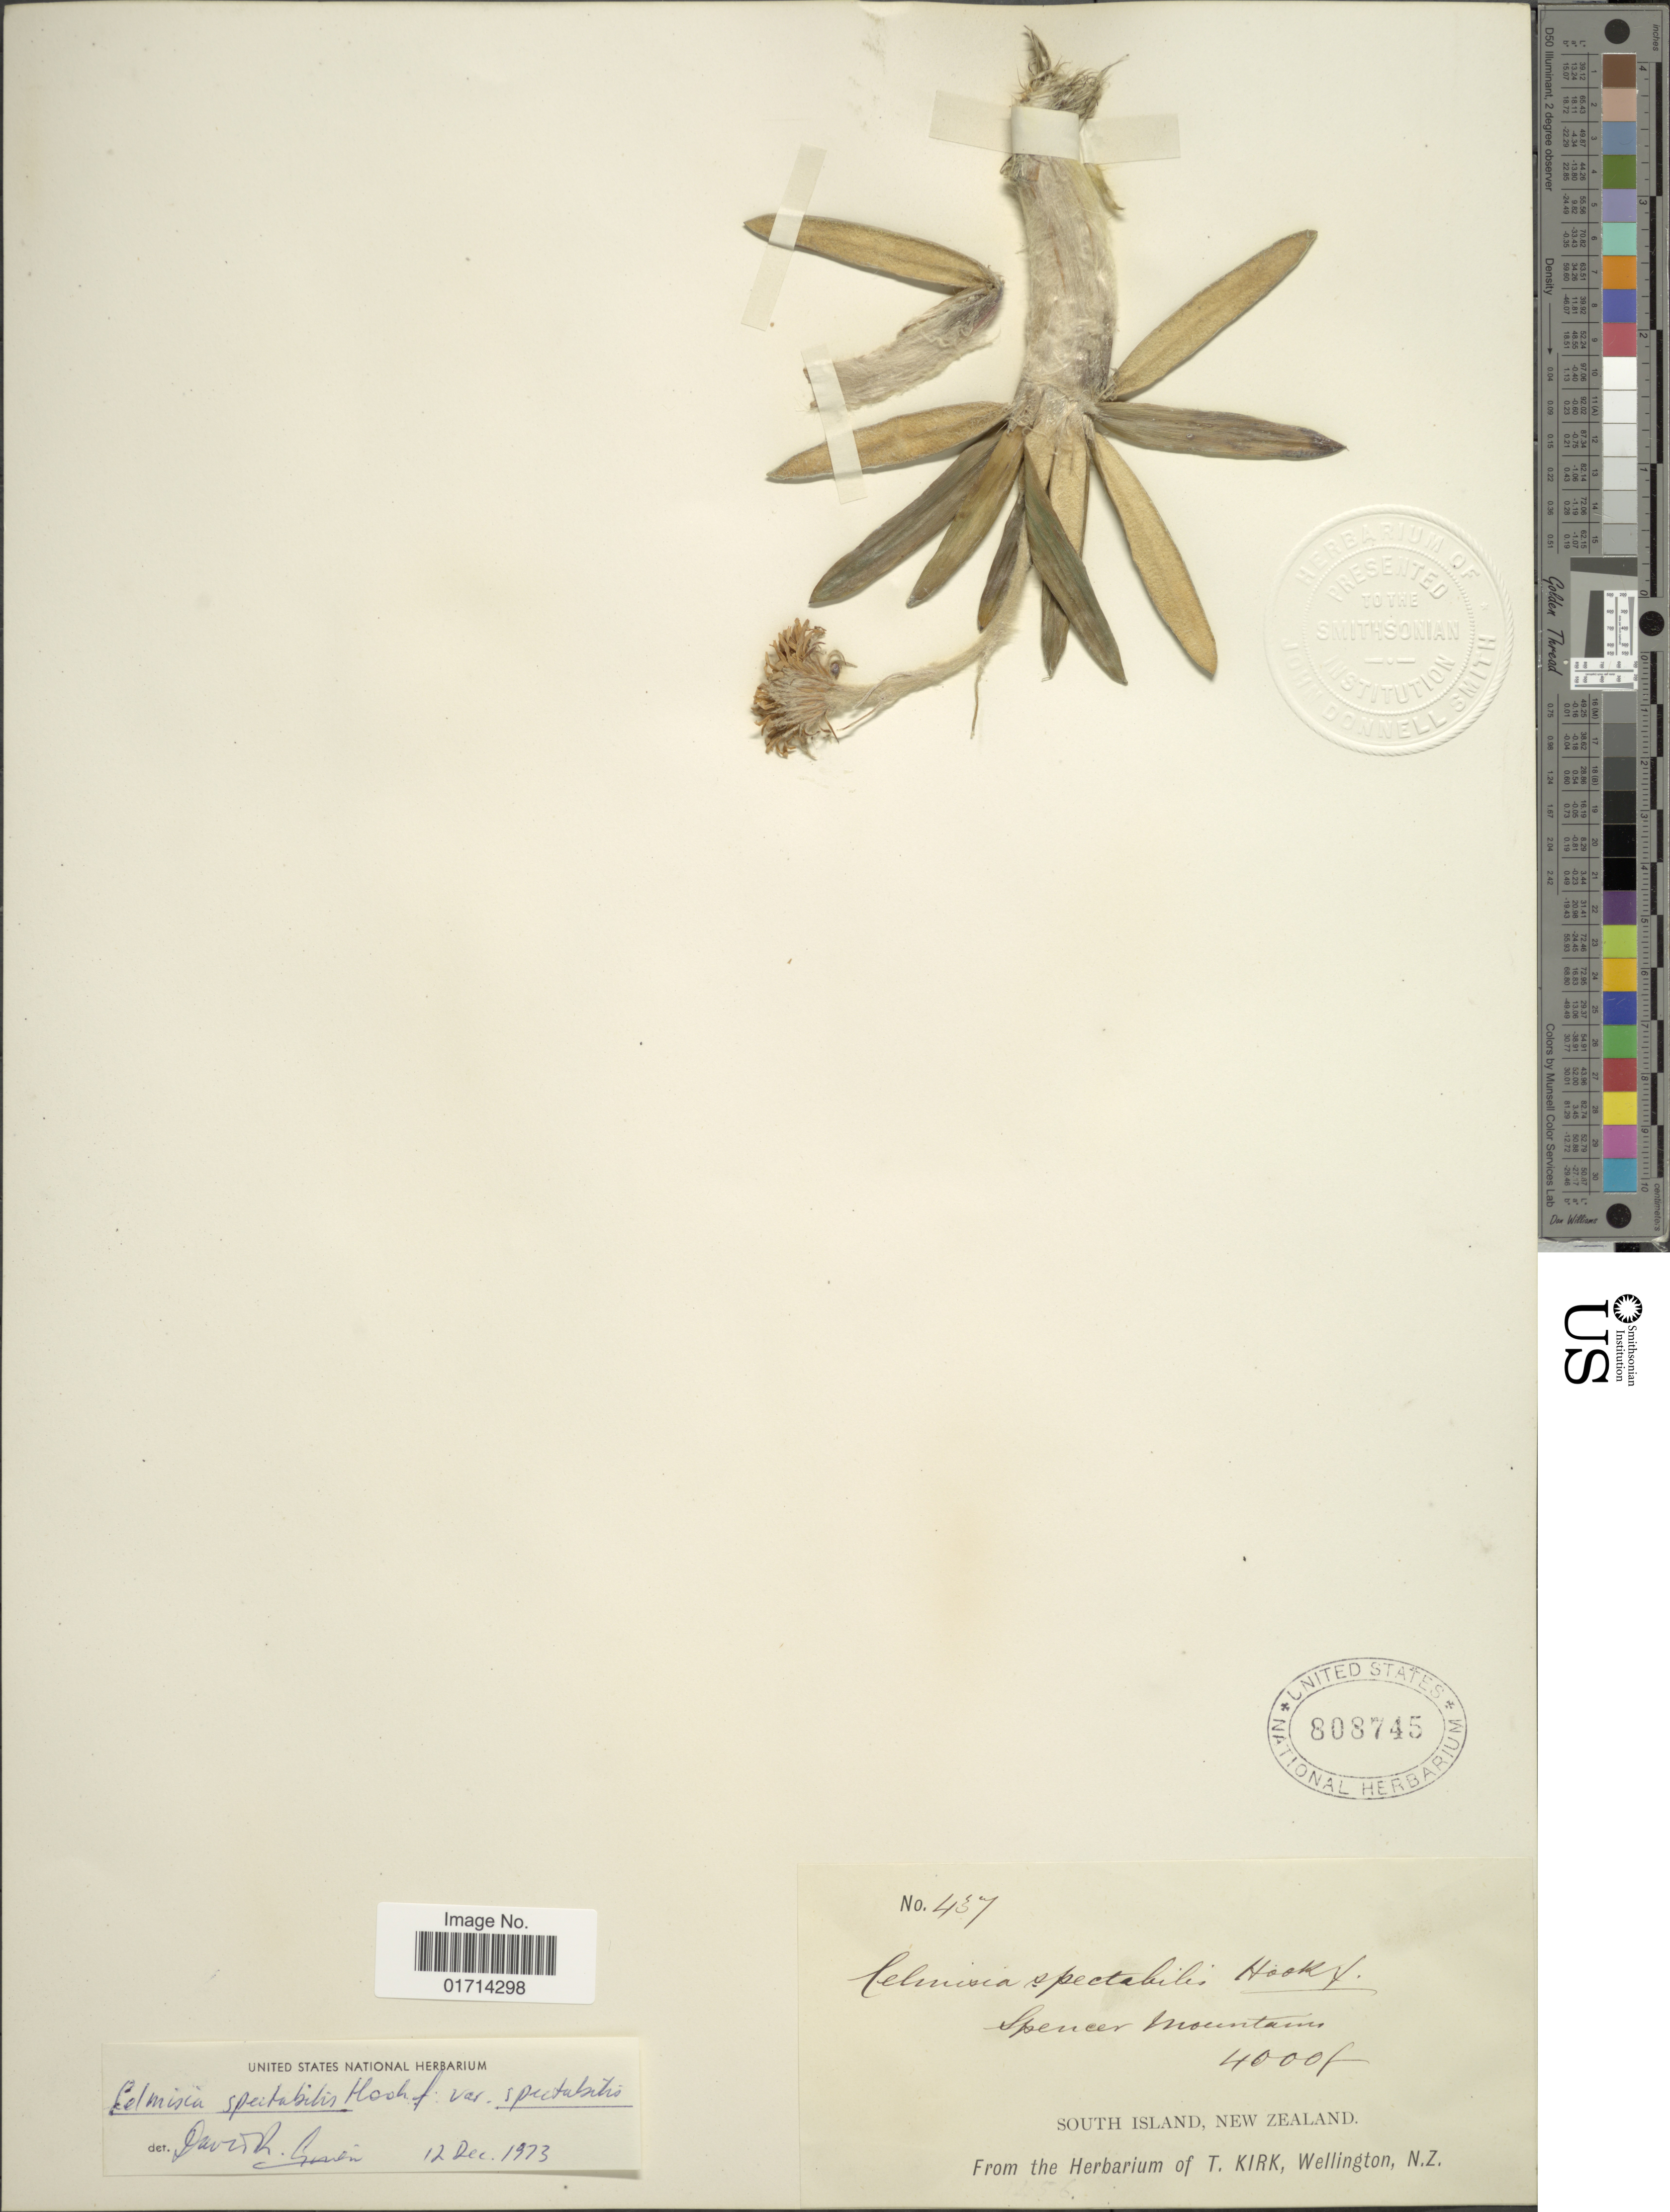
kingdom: Plantae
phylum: Tracheophyta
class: Magnoliopsida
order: Asterales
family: Asteraceae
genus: Celmisia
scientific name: Celmisia spectabilis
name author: Hook. f.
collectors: ex herb. T. Kirk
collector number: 437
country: New Zealand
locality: South Island. Spencer Mountain.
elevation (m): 1219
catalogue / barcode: US 808745